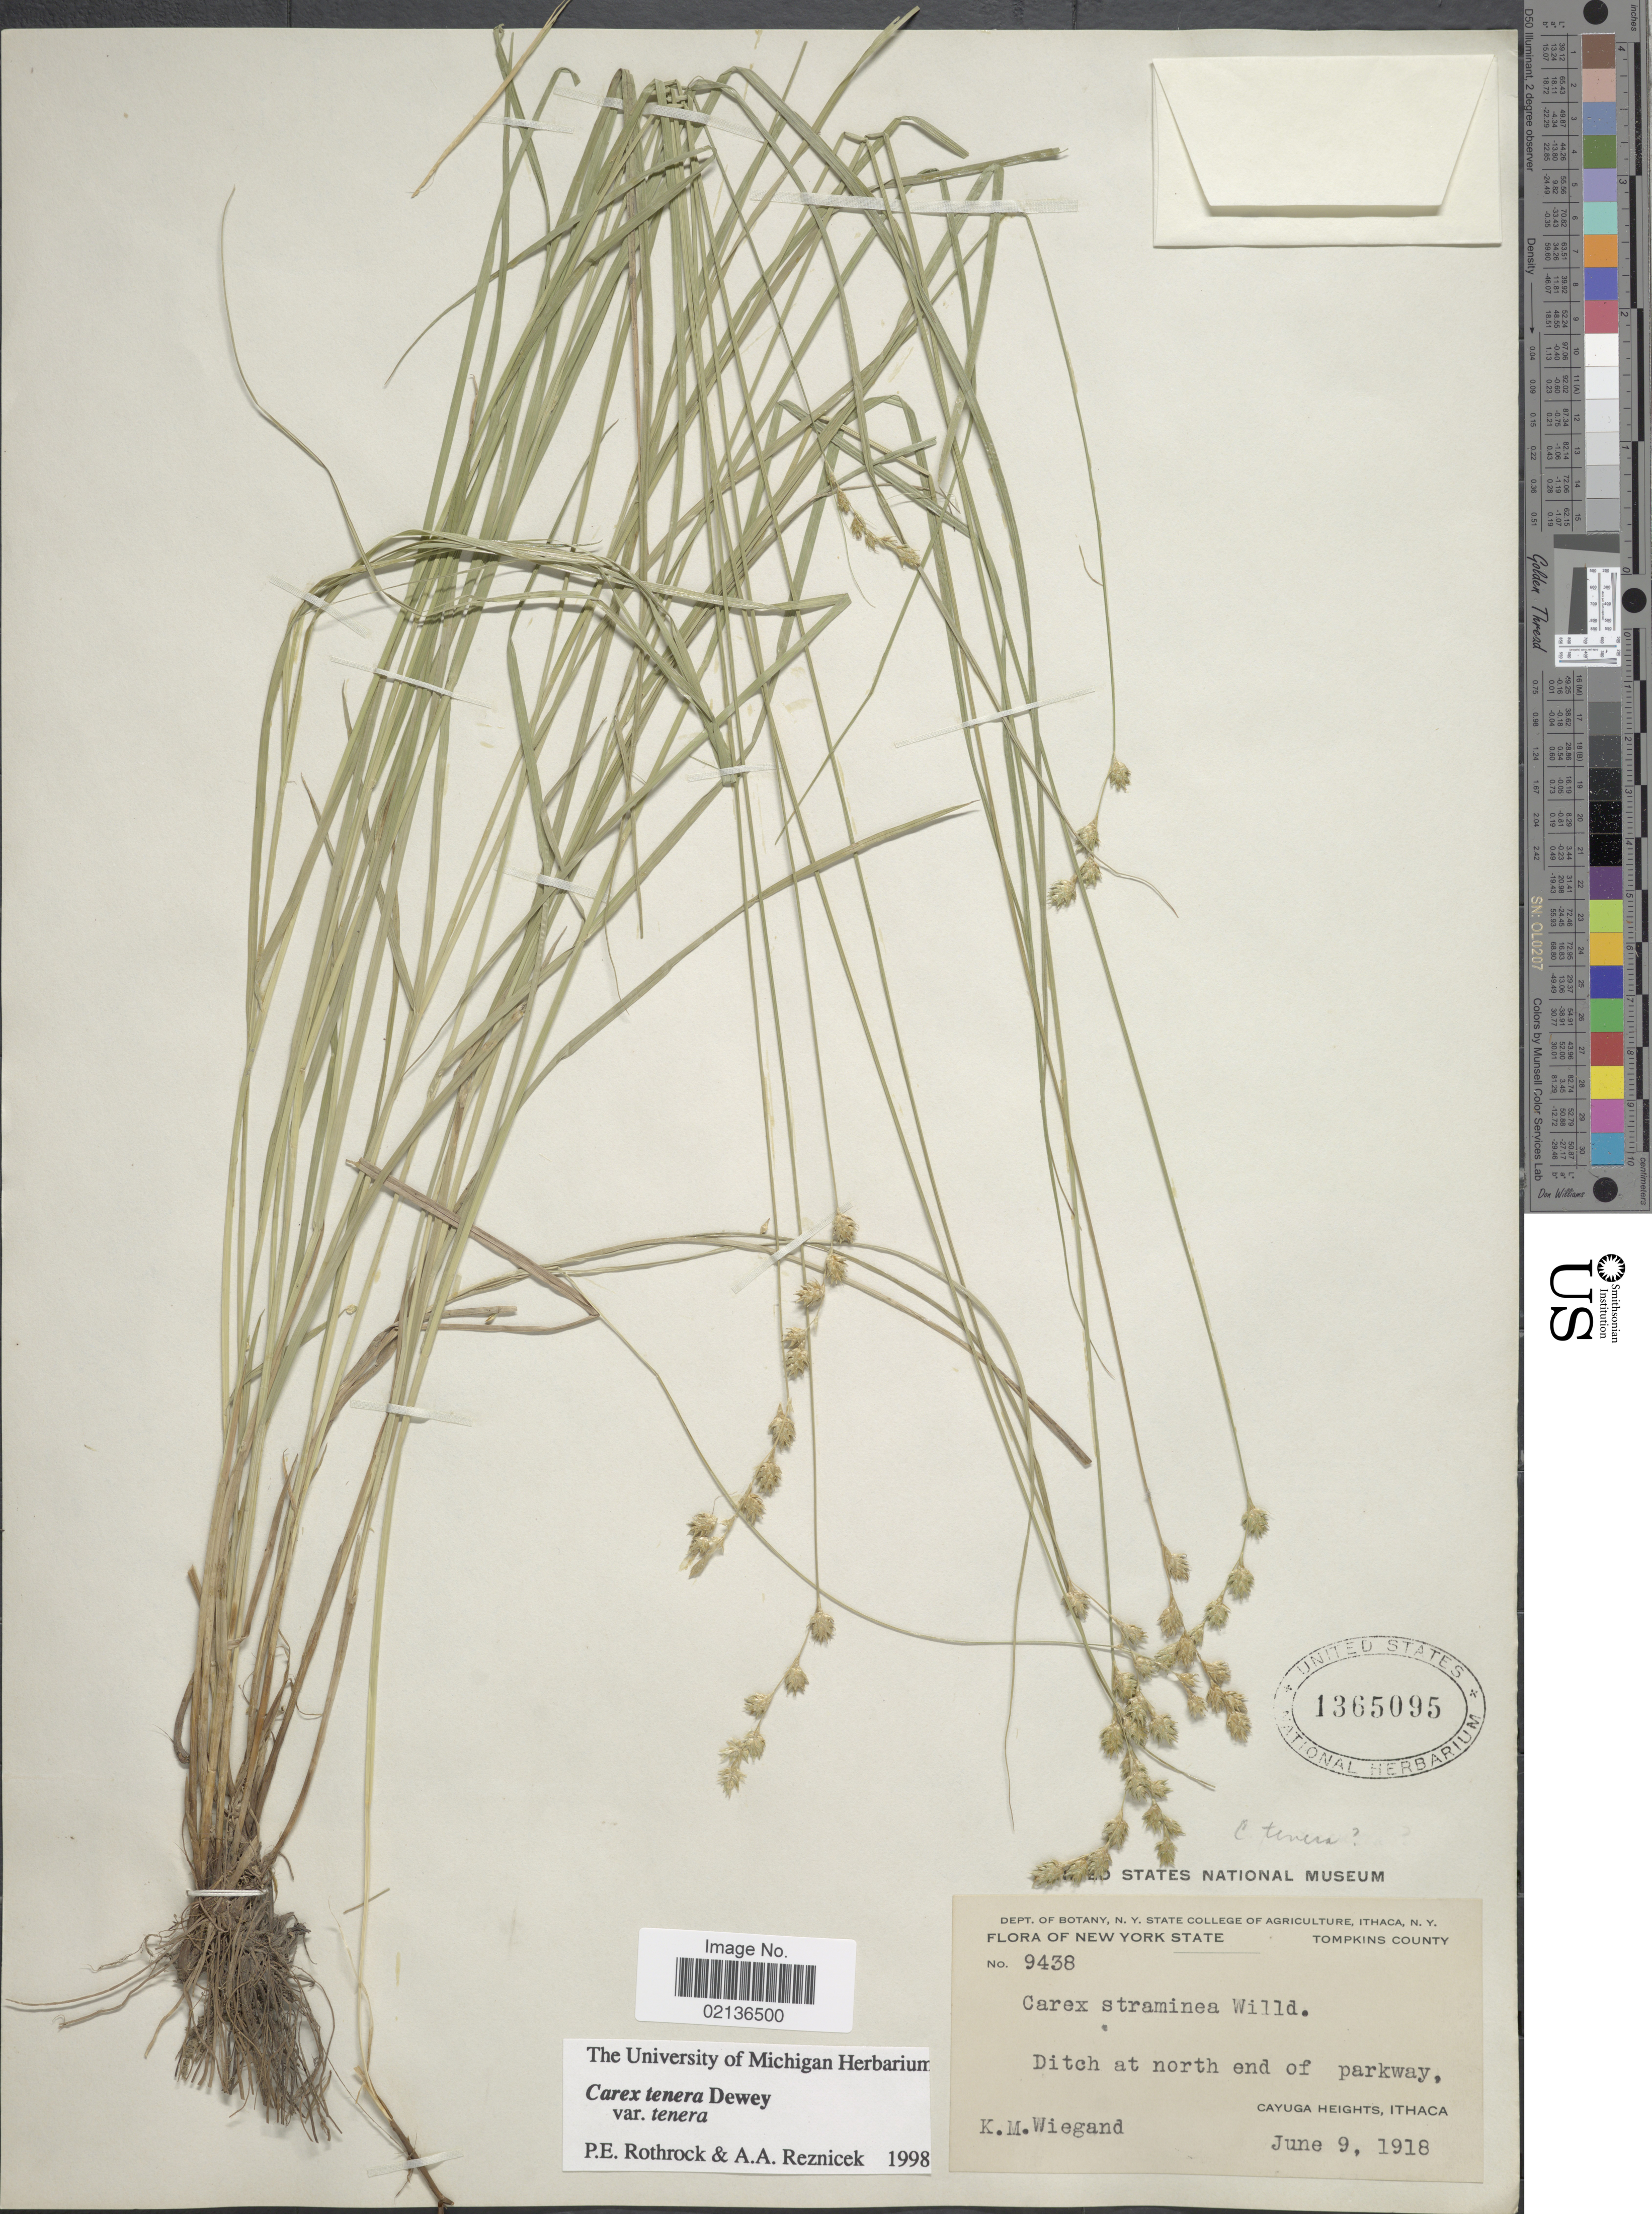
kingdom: Plantae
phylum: Tracheophyta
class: Liliopsida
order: Poales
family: Cyperaceae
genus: Carex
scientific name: Carex tenera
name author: Dewey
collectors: K. M. Wiegand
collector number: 9438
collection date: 1918-06-09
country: United States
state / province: New York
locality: Tompkins County, Ditch at north end of parkway, Cayuga Heights, Ithaca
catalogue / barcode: US 1365095